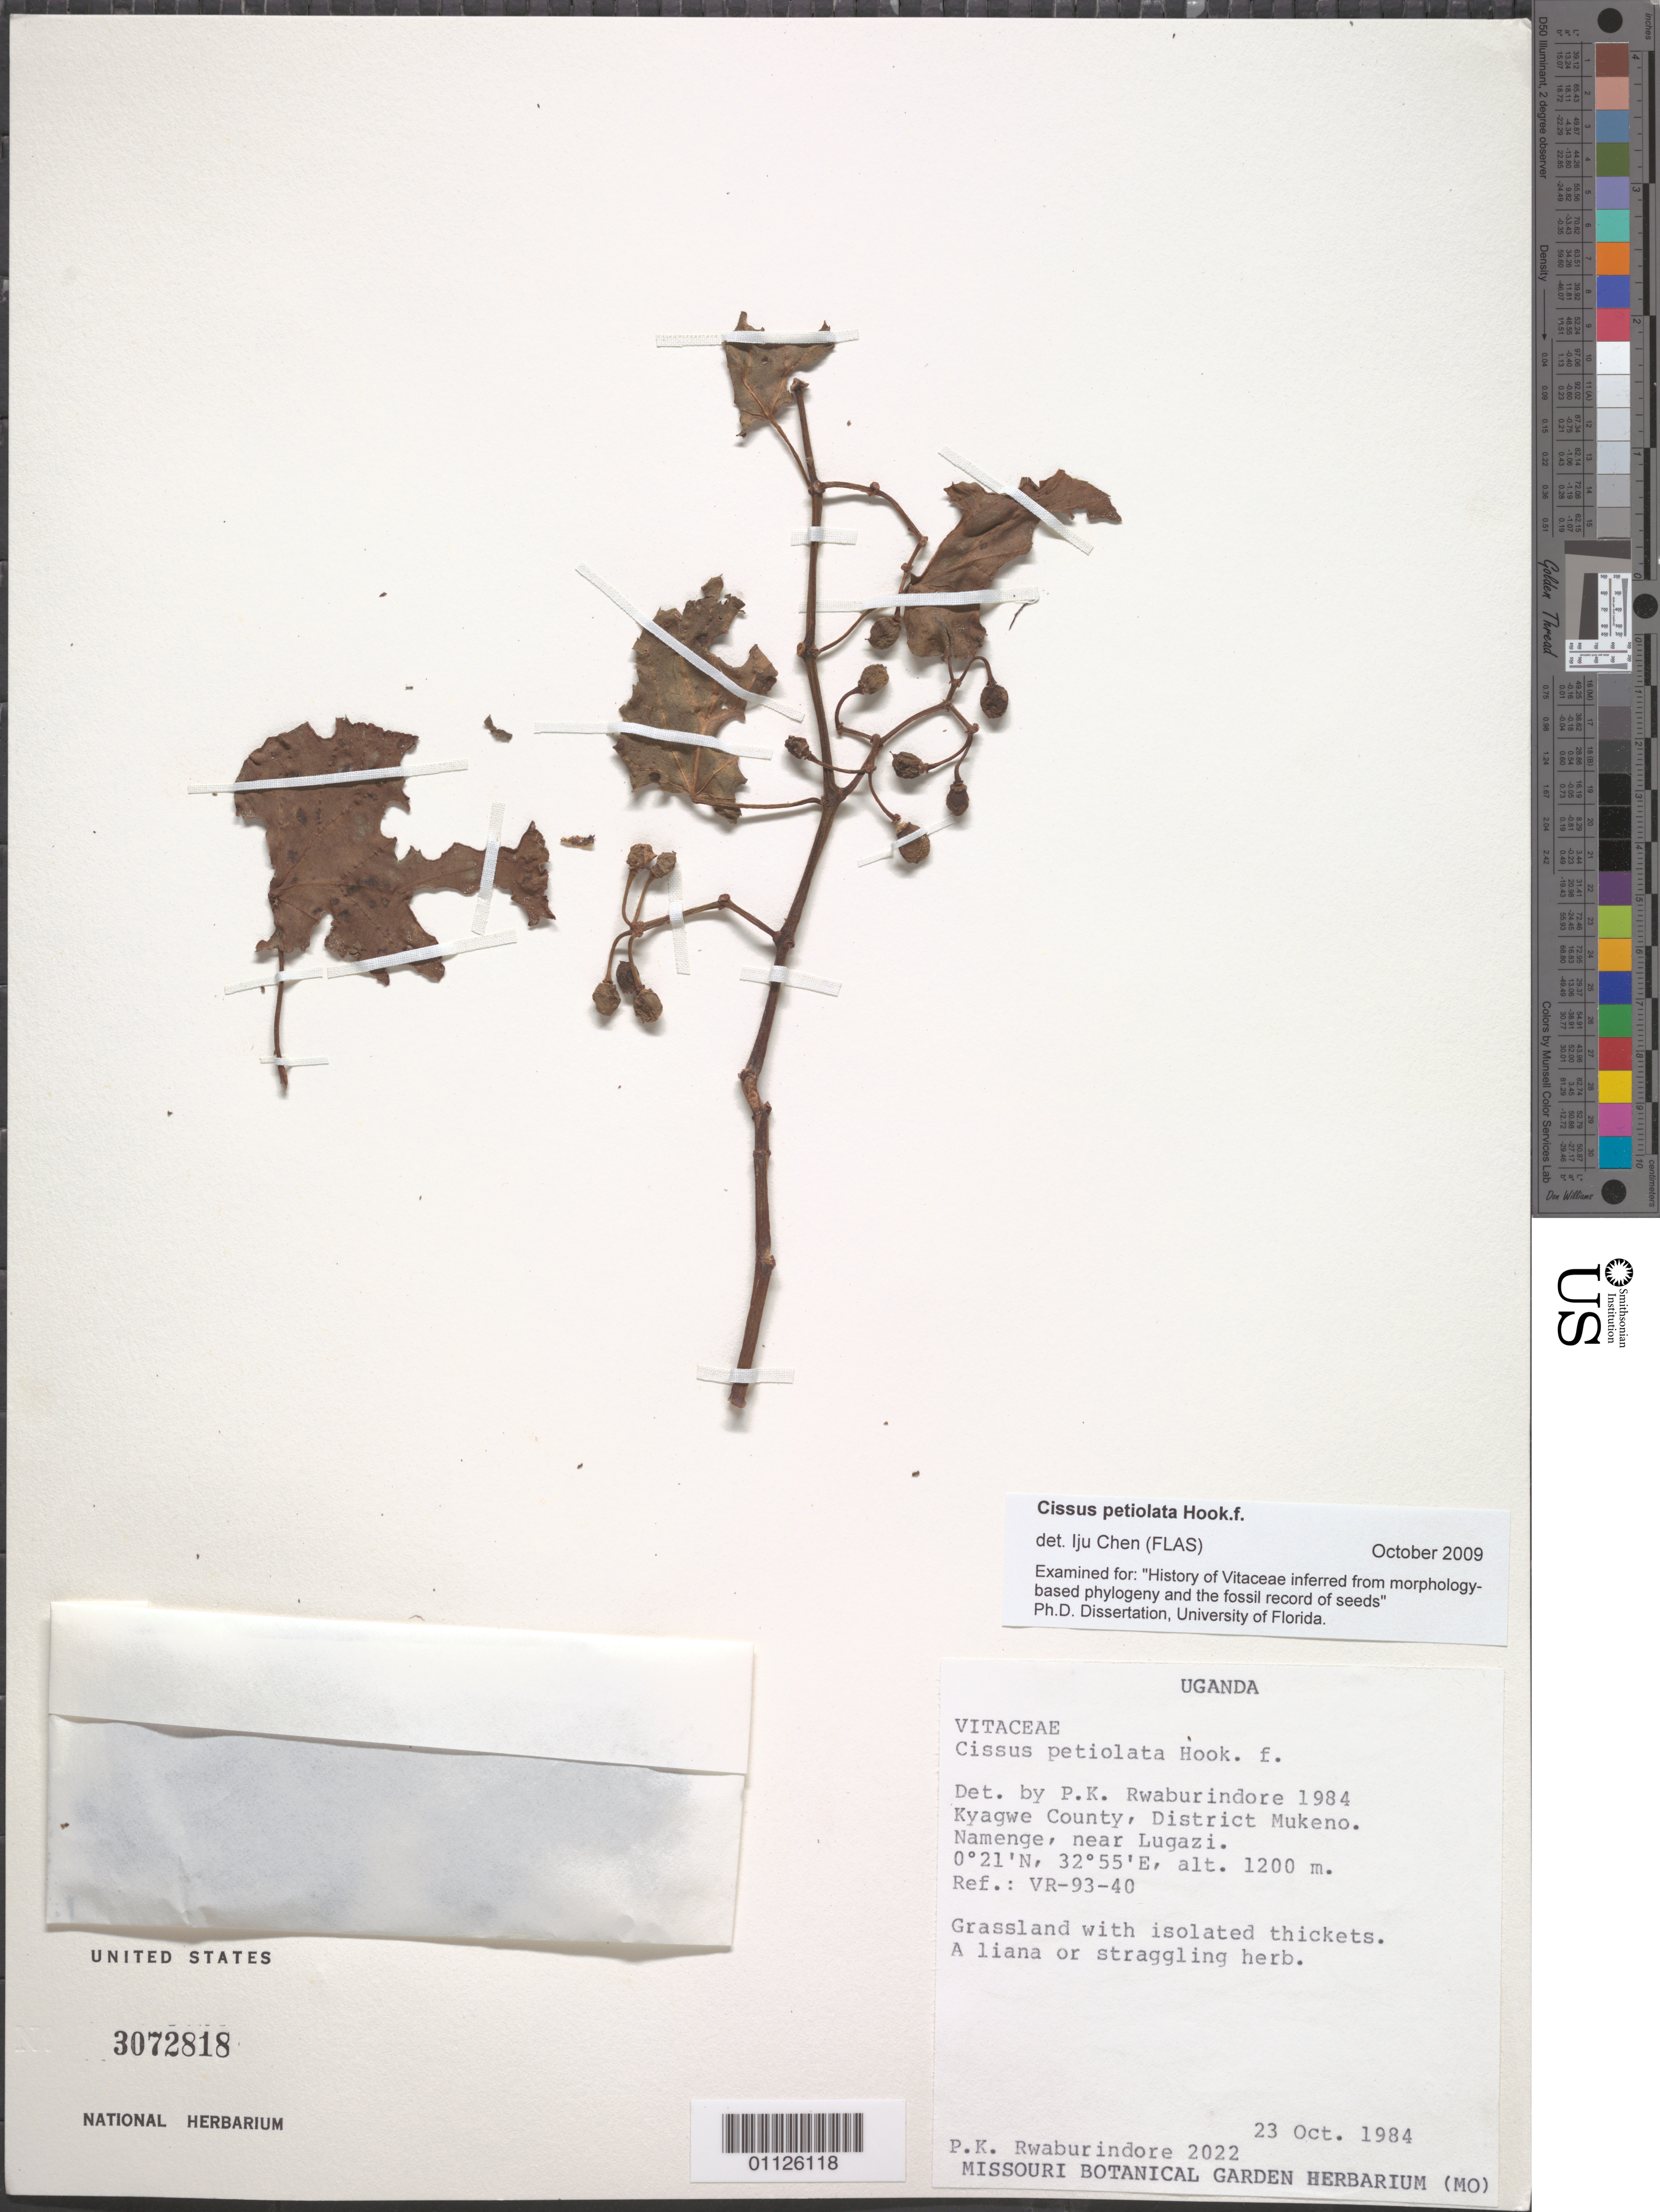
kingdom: Plantae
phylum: Tracheophyta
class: Magnoliopsida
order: Vitales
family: Vitaceae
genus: Cissus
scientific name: Cissus petiolata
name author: Hook. f.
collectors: P. Rwaburindore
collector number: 2022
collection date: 1984-10-23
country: Uganda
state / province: Central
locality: Namenge, near Lugazi. Kyagwe. Mukeno.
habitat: Grassland with isolated thickets. A liana or straggling herb.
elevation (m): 1200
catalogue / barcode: US 3072818